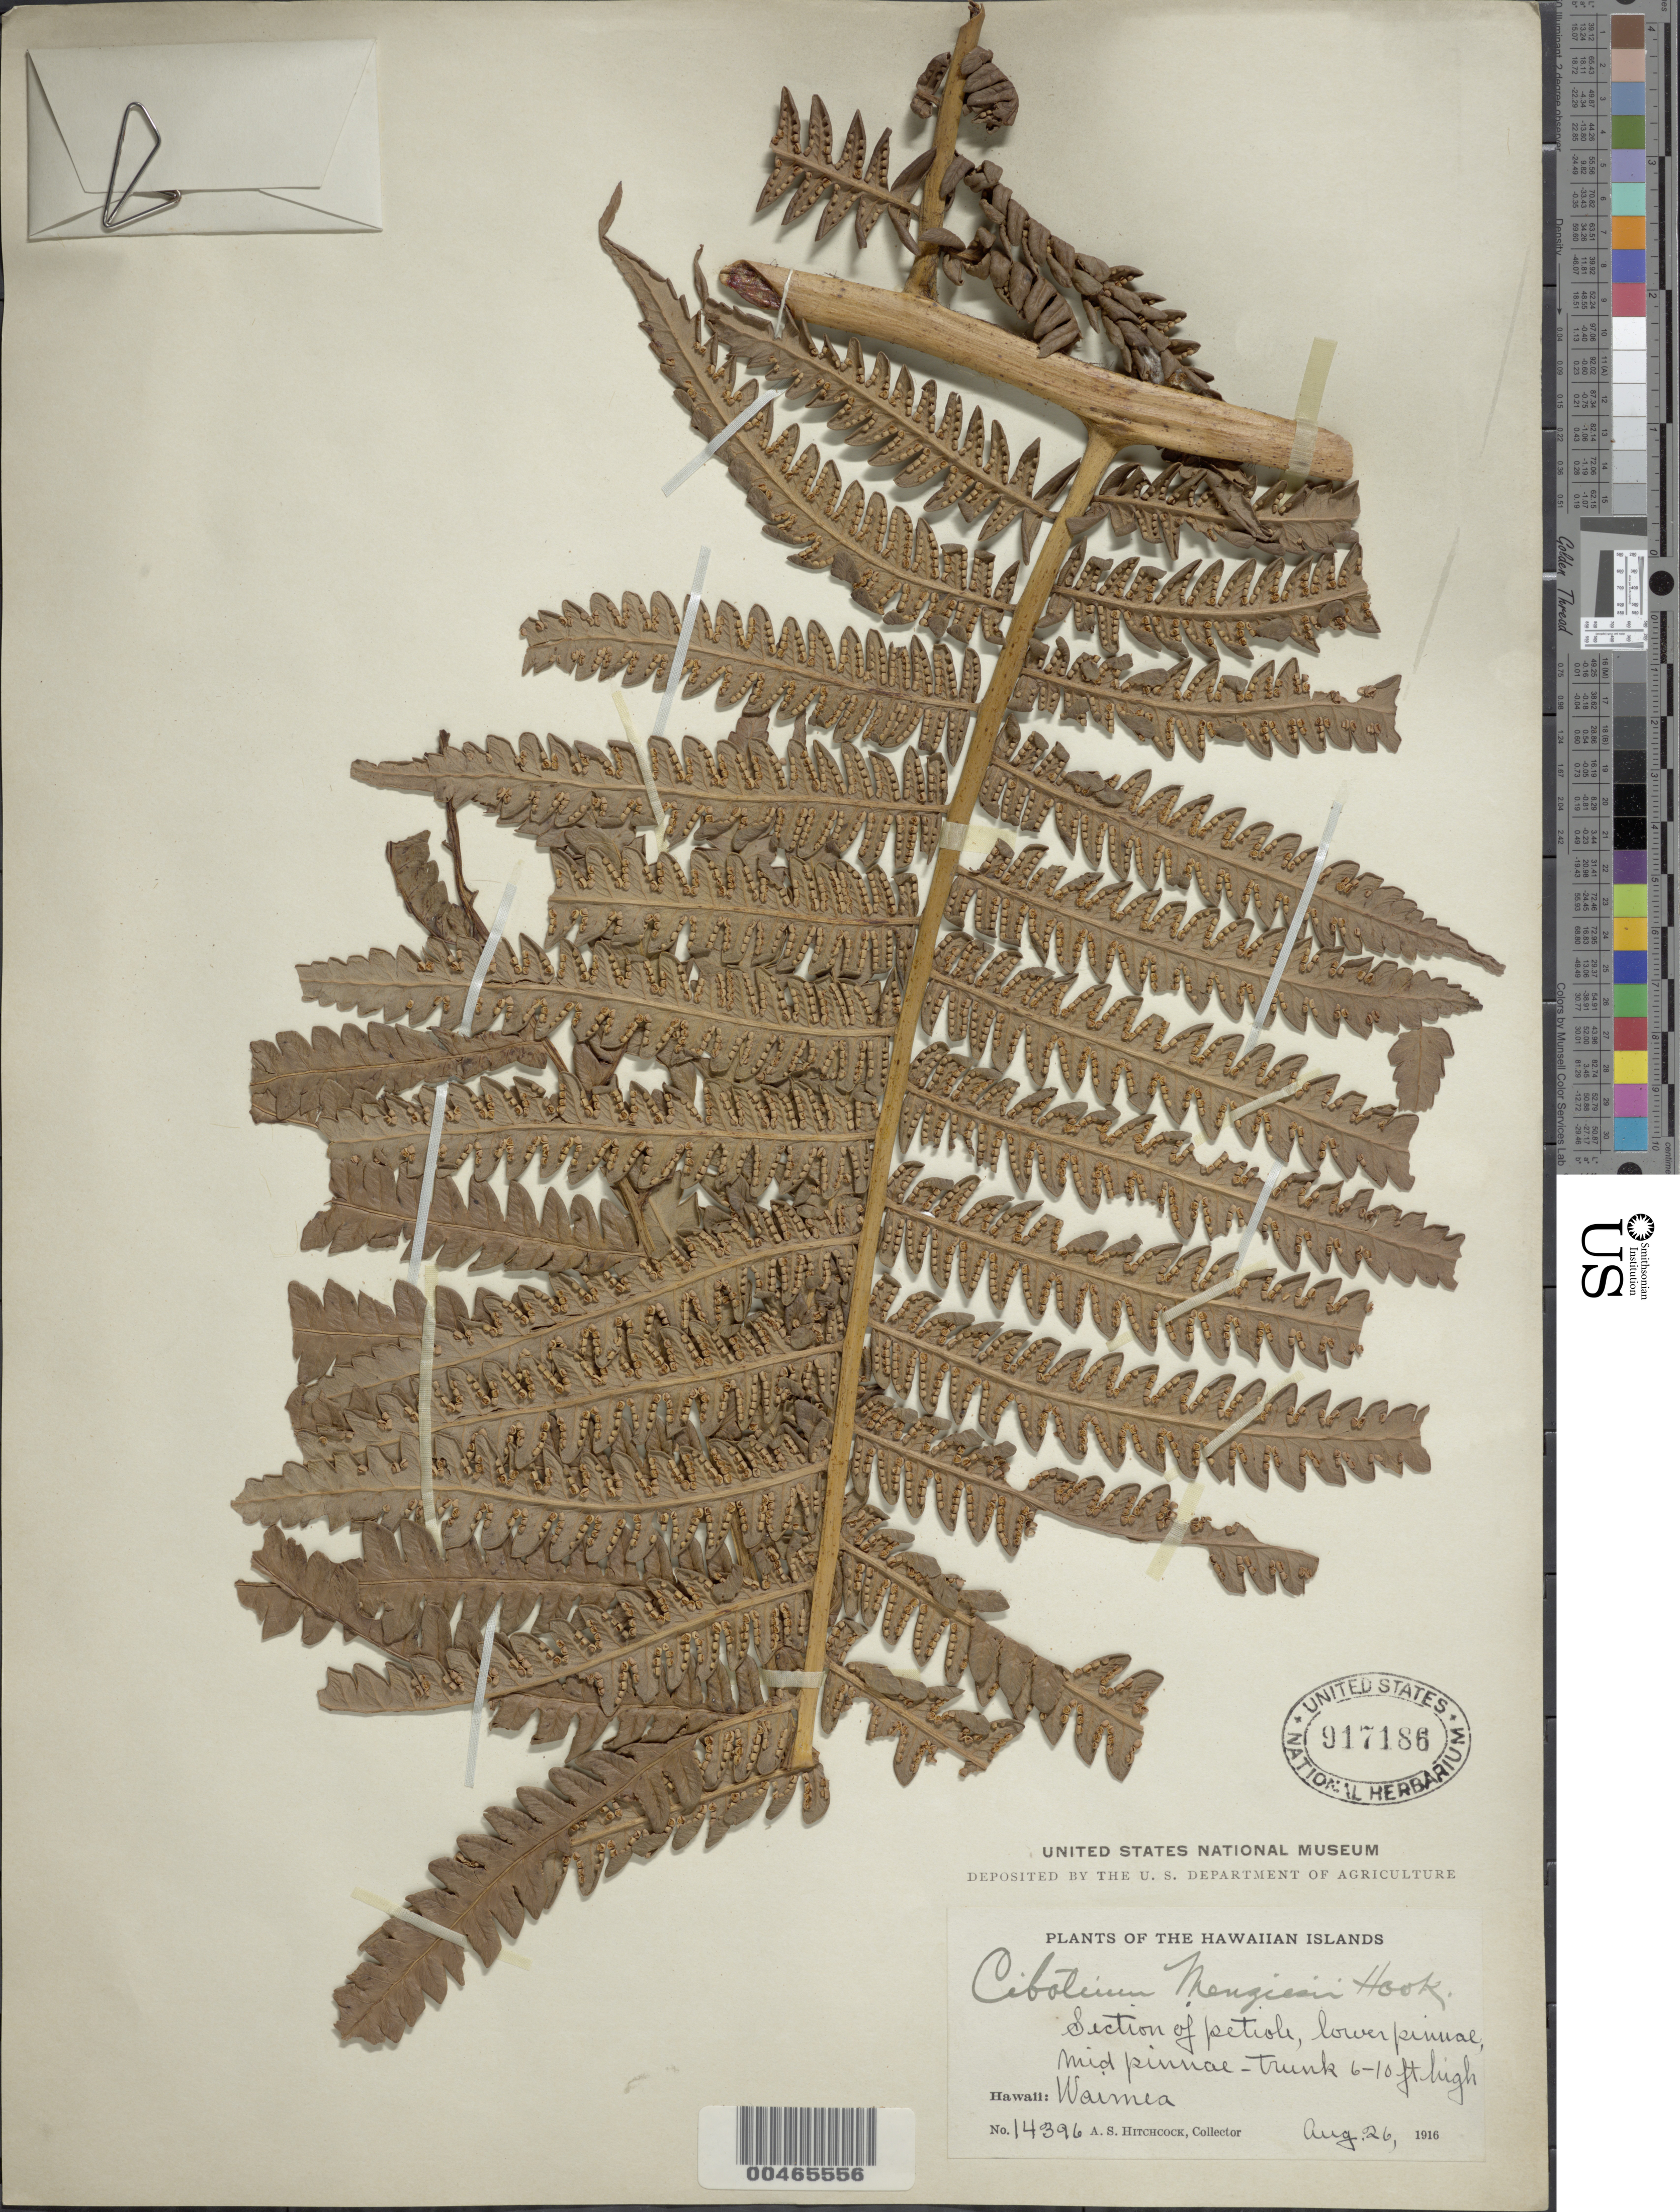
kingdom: Plantae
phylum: Tracheophyta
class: Polypodiopsida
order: Cyatheales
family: Cibotiaceae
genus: Cibotium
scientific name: Cibotium menziesii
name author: Hook.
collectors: A. S. Hitchcock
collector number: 14396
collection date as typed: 26 Aug 1916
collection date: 1916-08-26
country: United States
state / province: Hawaii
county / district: Hawaii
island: Hawaii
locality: Waimea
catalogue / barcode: US 917186